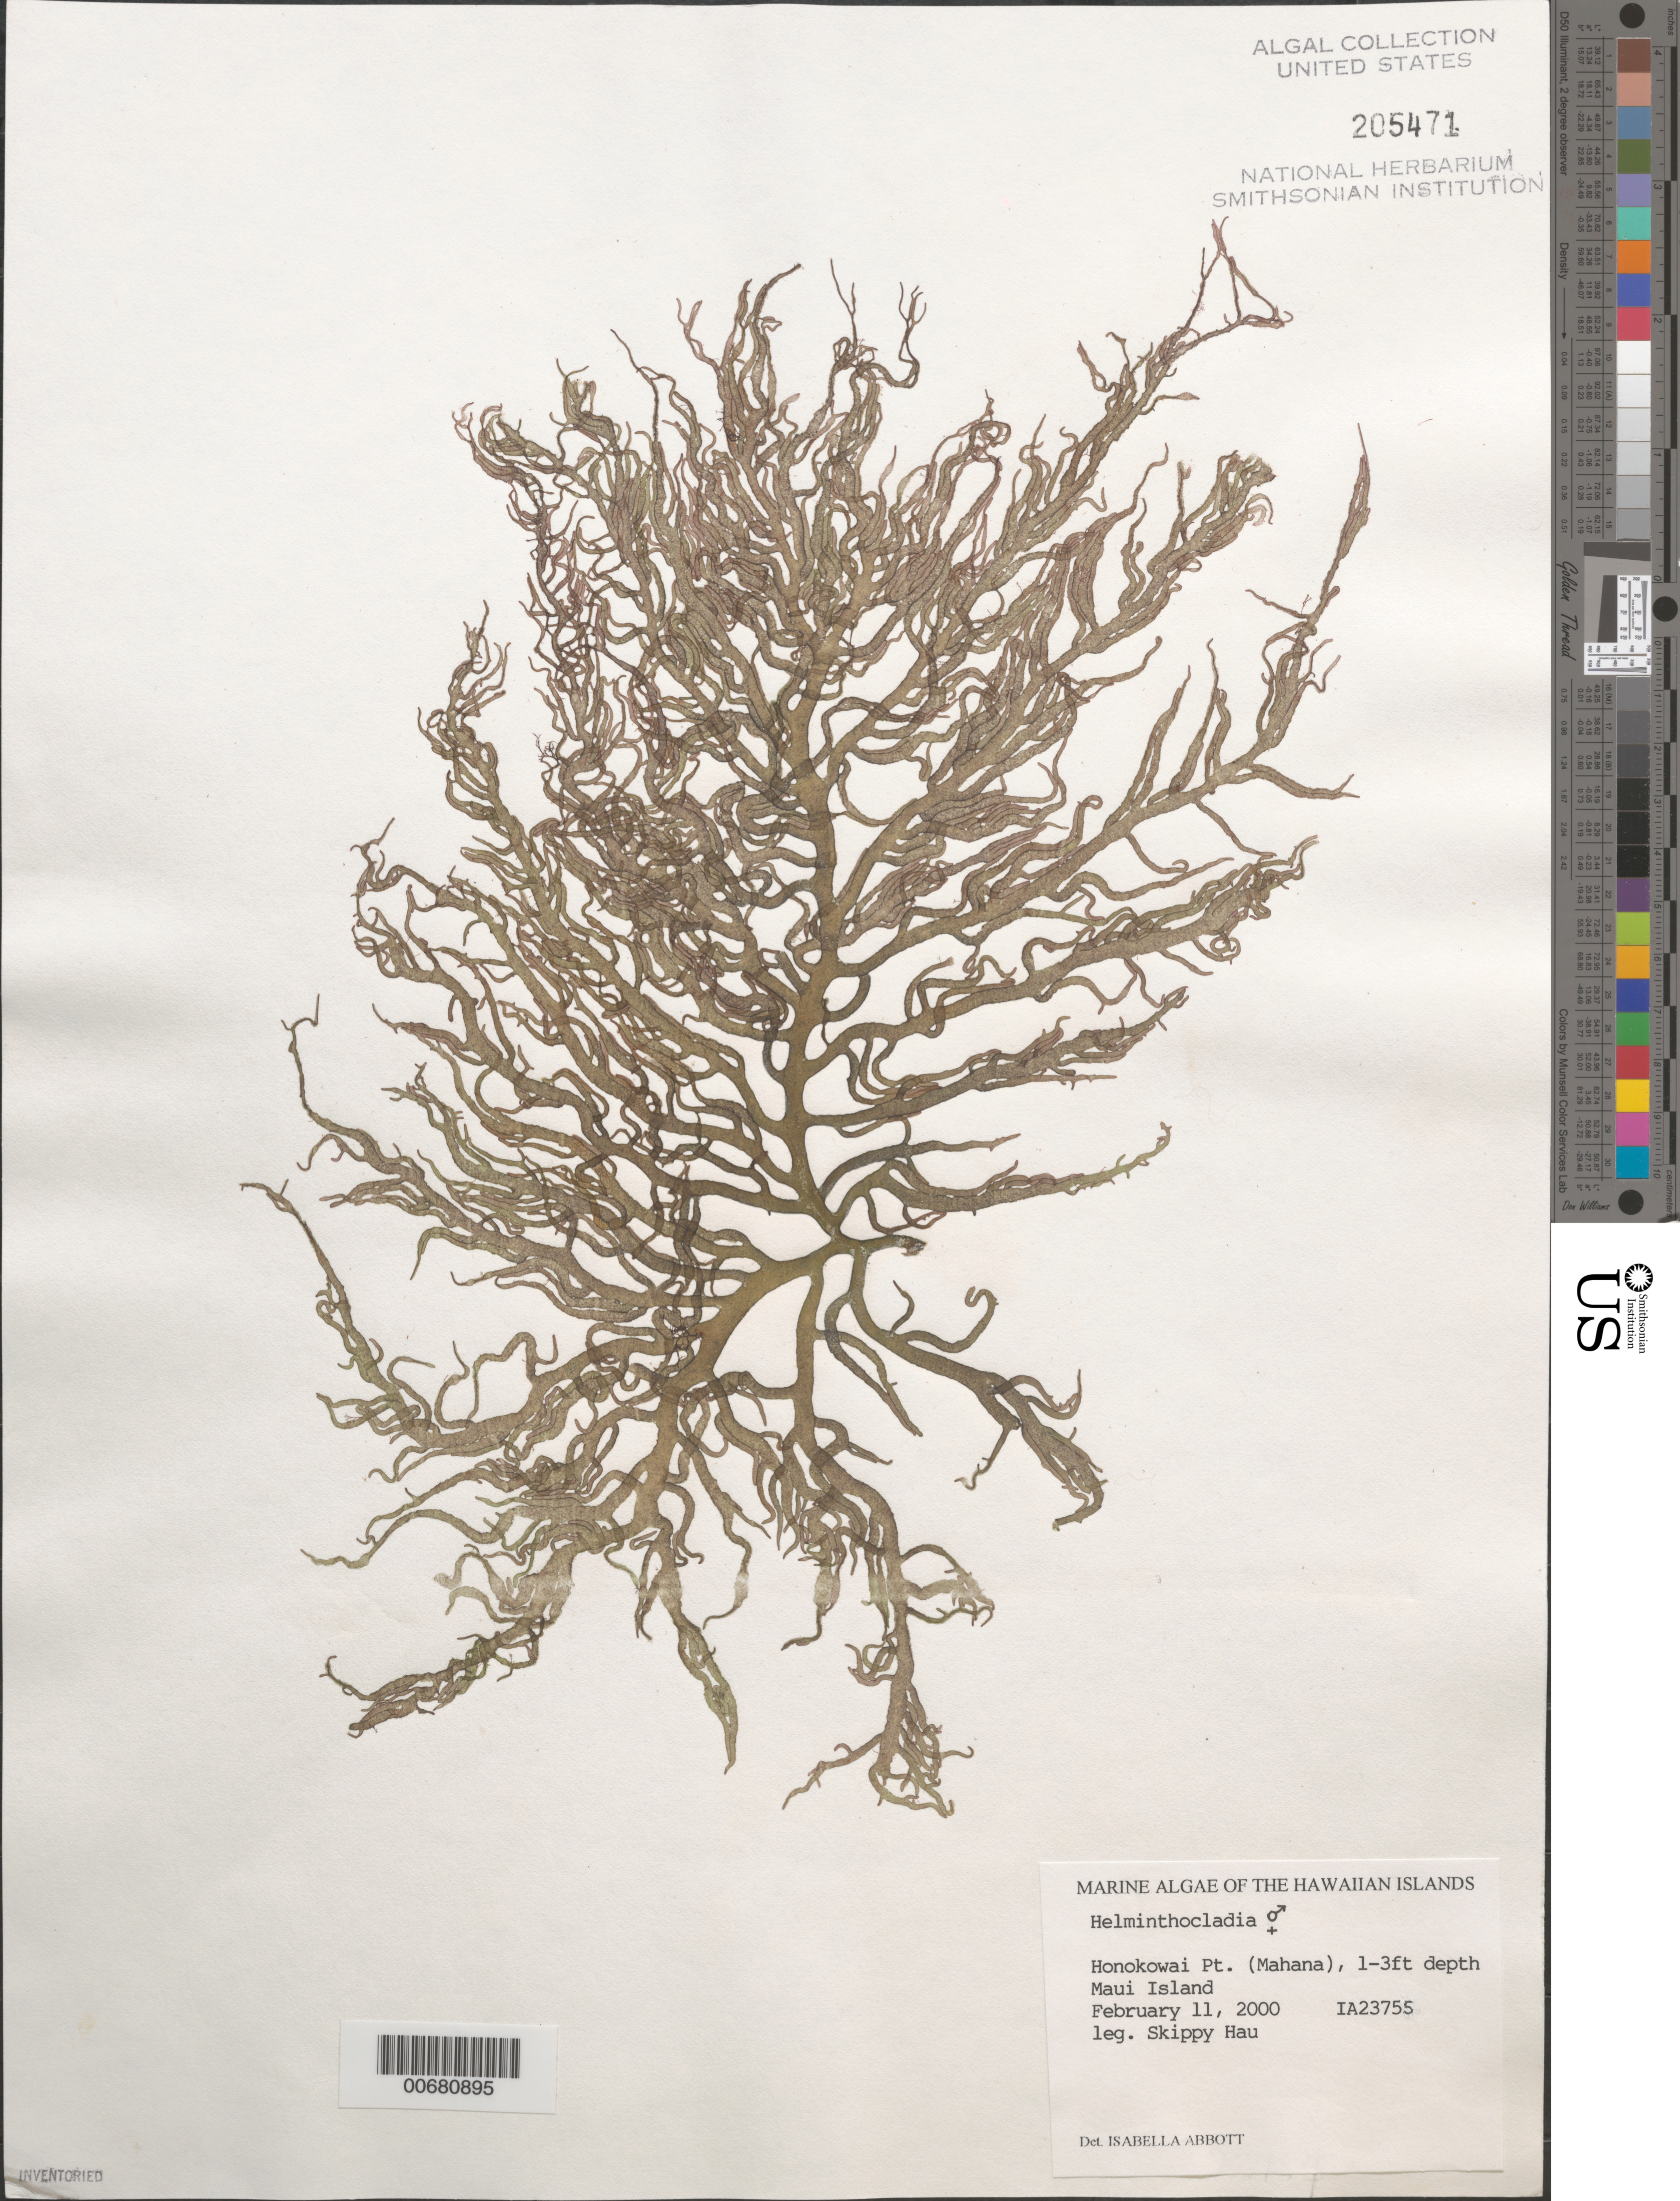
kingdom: Plantae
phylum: Rhodophyta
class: Florideophyceae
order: Nemaliales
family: Liagoraceae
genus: Helminthocladia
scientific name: Helminthocladia sp.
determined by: Abbott, Isabella A.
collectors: S. Hau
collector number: IAA 23755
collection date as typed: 11 Feb 2000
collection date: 2000-02-11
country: United States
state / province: Hawaii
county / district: Maui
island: Maui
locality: Honokowai Point (Mahana)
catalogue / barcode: US 205471